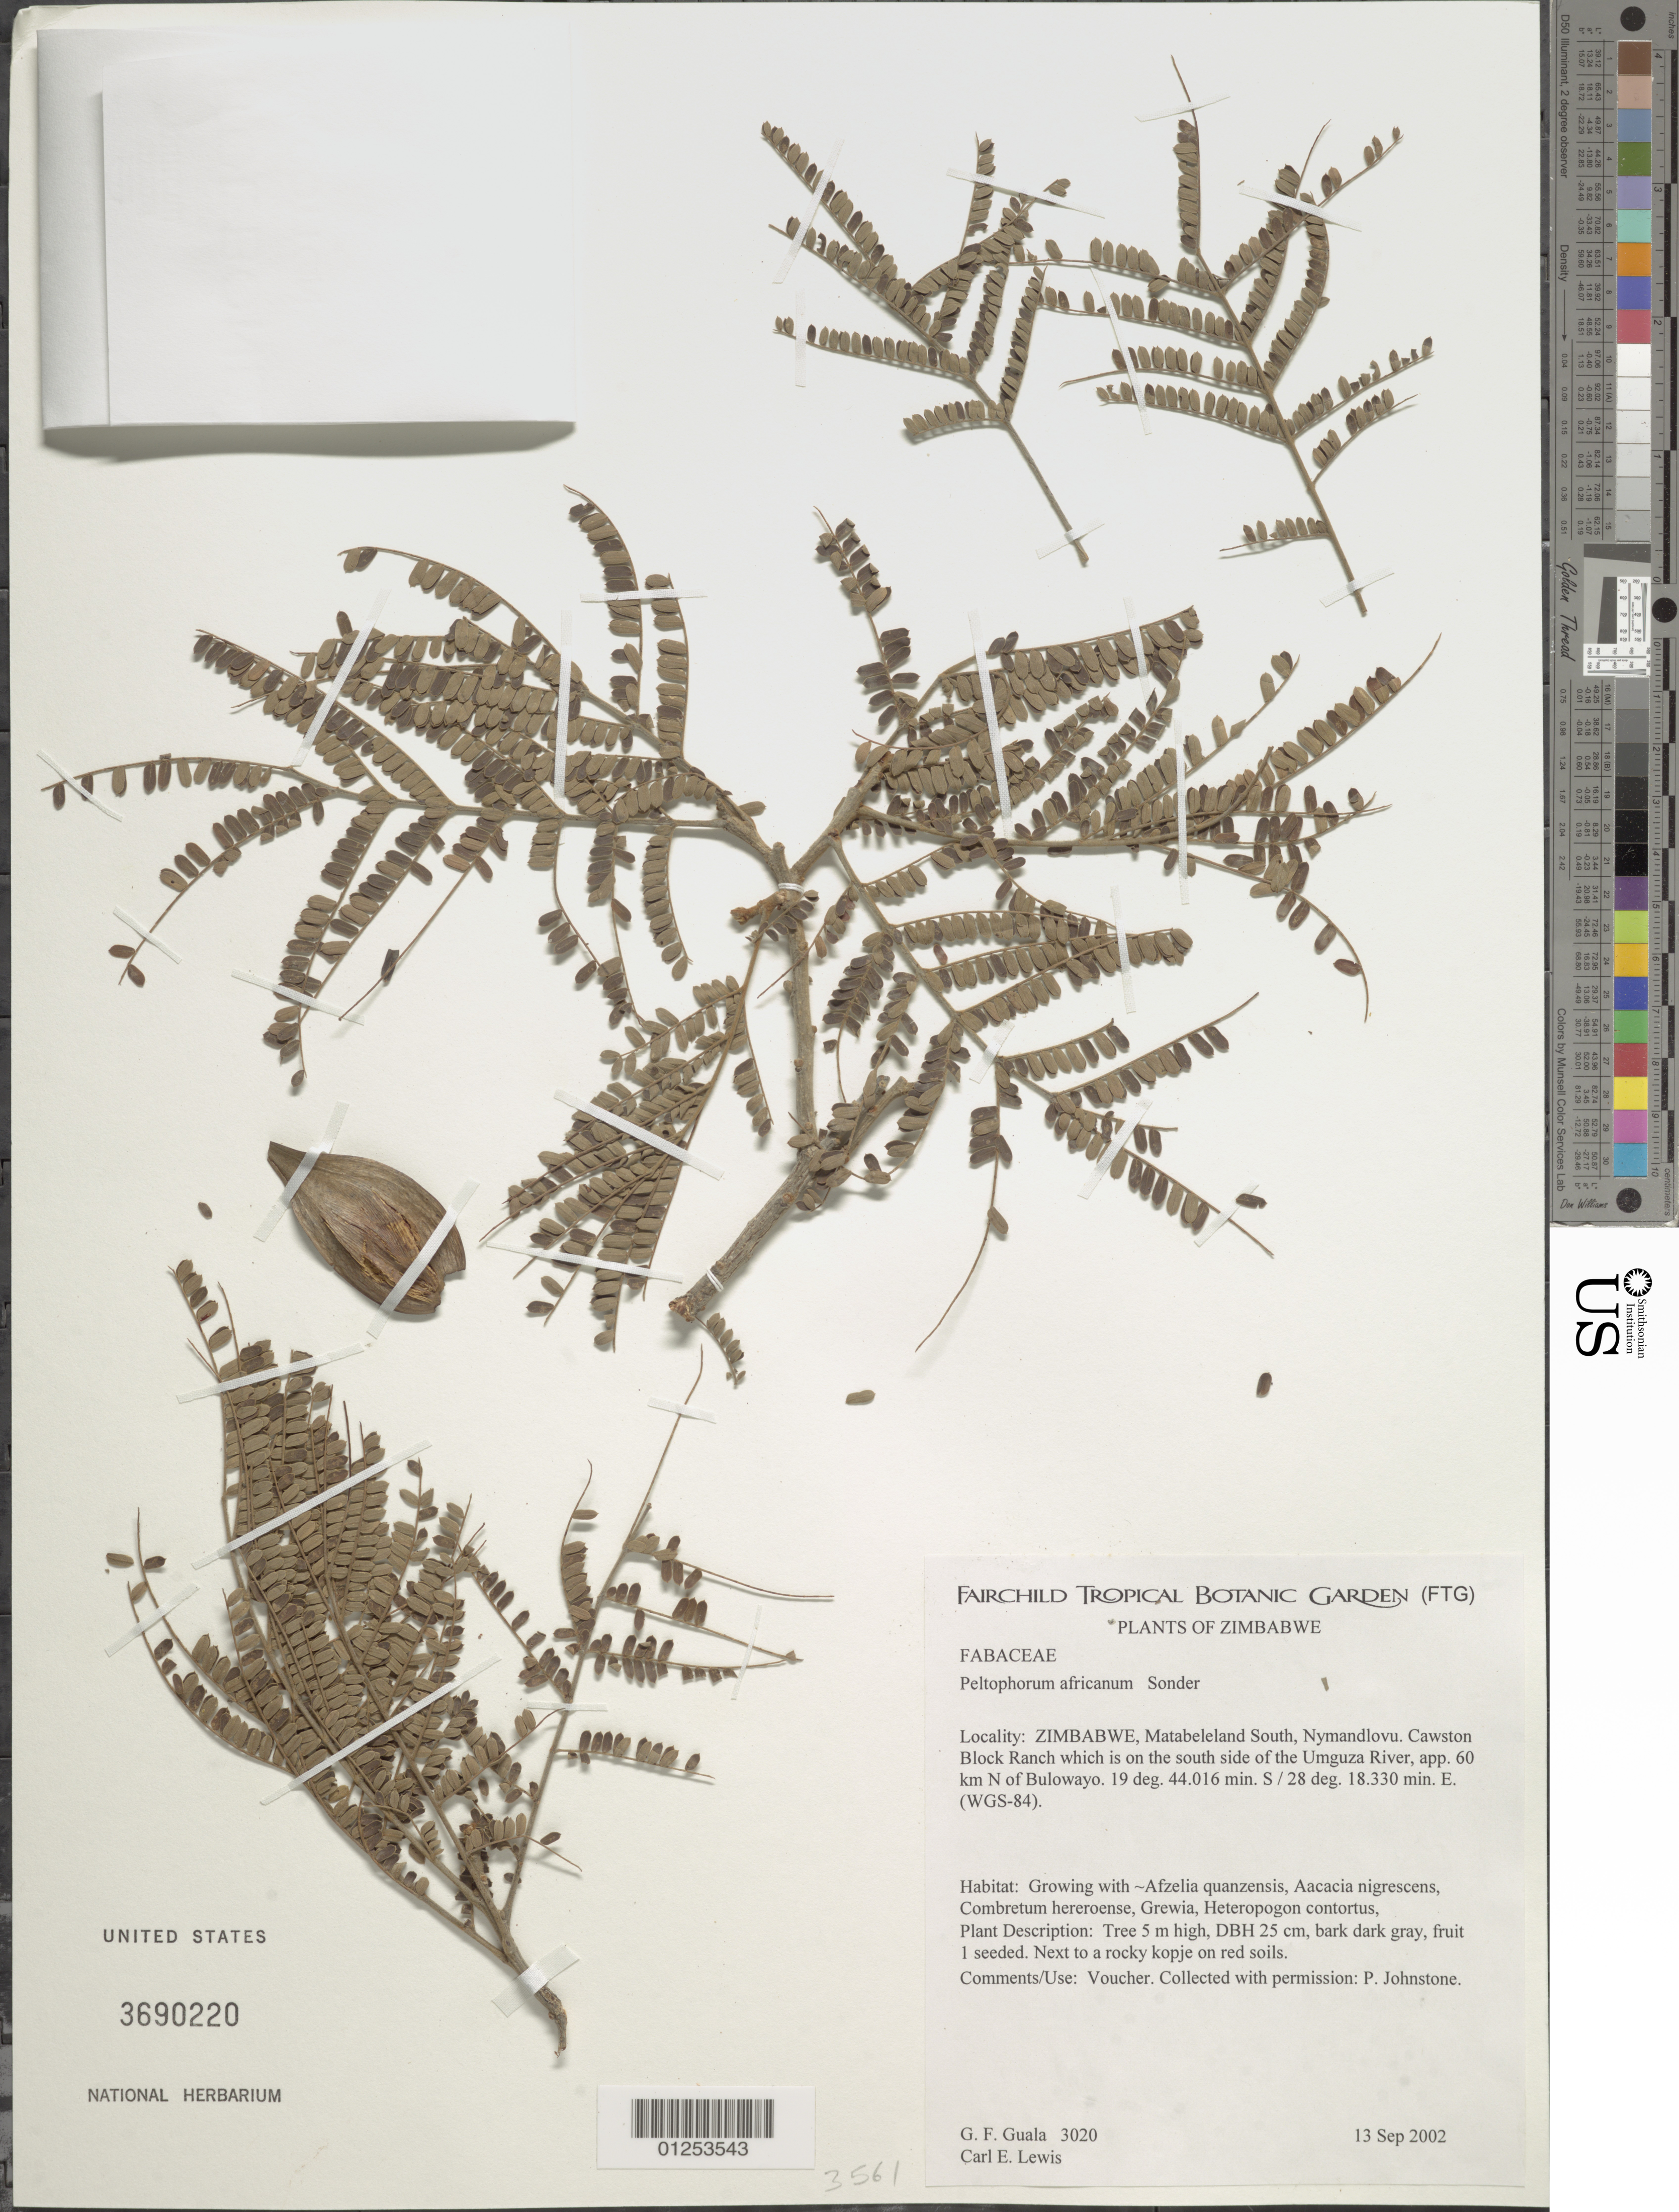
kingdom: Plantae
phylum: Tracheophyta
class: Magnoliopsida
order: Fabales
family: Fabaceae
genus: Peltophorum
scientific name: Peltophorum africanum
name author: Sond.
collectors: G. Guala & C. Lewis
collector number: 3020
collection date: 2002-09-13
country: Zimbabwe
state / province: Matabeleland South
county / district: Nymandlovu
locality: Cawston Block Ranch which is on the south side of the Umguza River, approx. 60 km N or Bulawayo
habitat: Growing with Afzelia quanzensis, Aacacia nigrescens, Conbretum bereroense, Grewia, Heteropogen contortus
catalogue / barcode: US 3690220